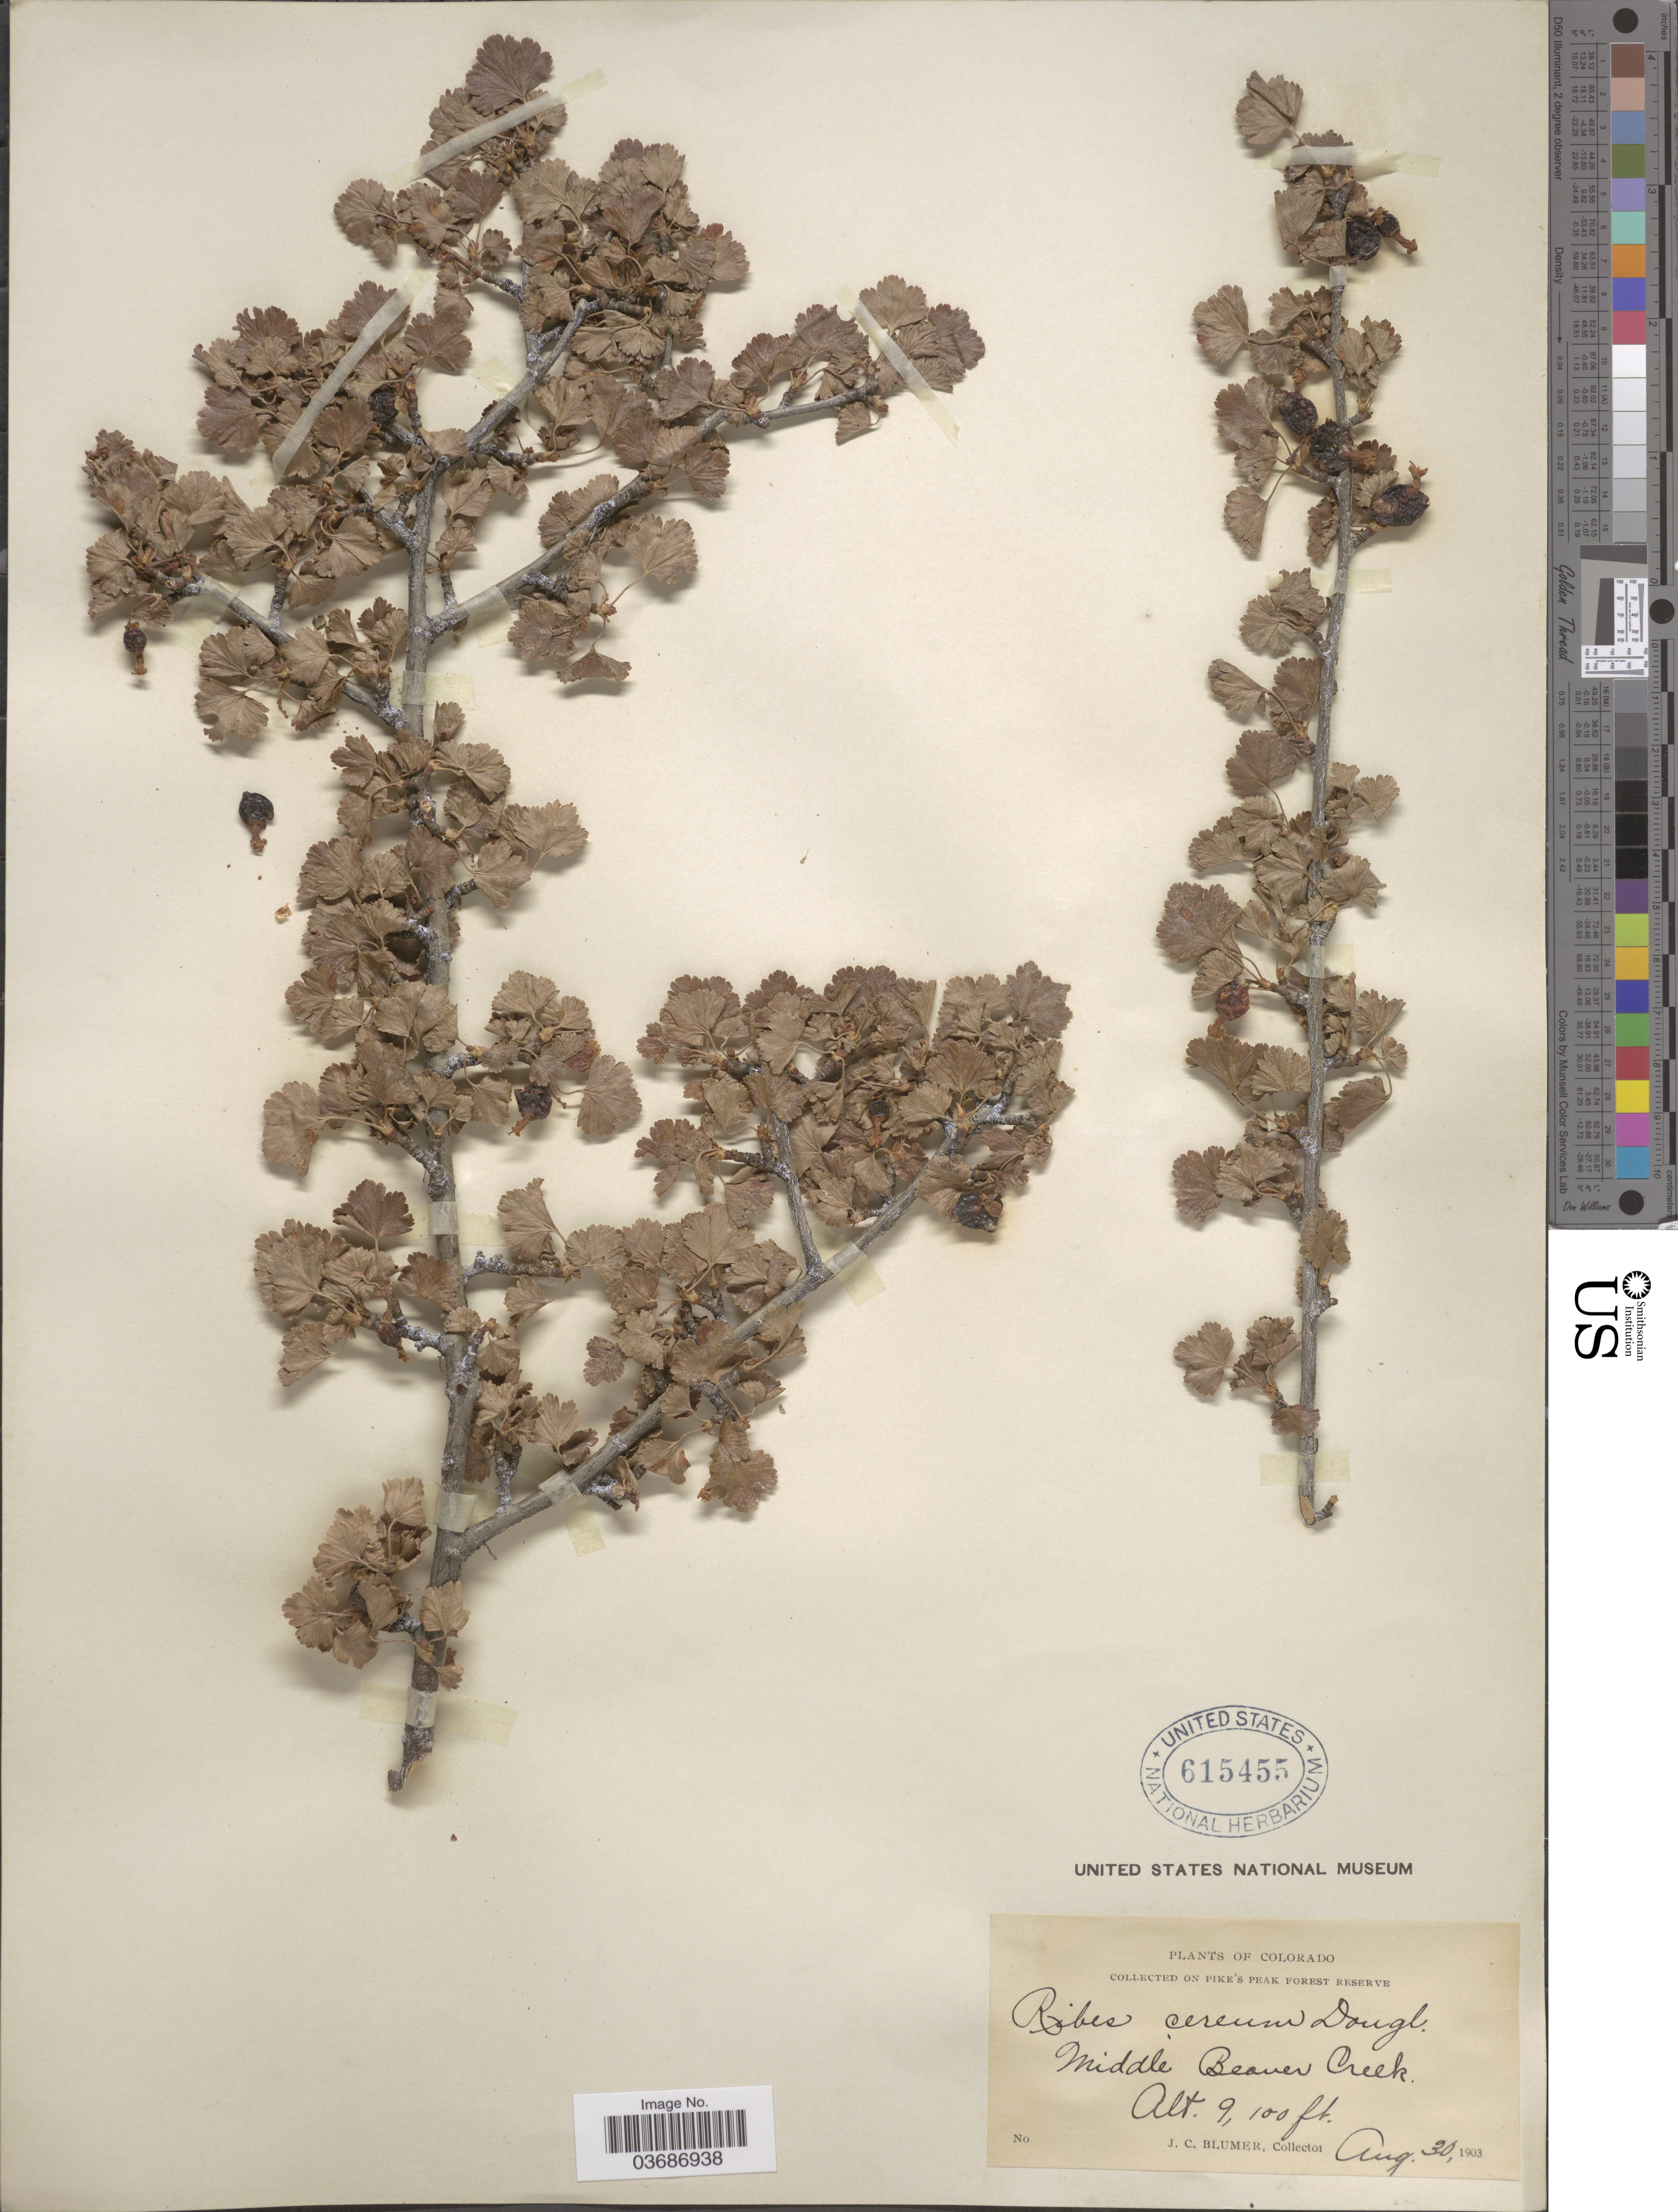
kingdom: Plantae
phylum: Tracheophyta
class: Magnoliopsida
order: Saxifragales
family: Grossulariaceae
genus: Ribes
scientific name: Ribes cereum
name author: Douglas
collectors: J. C. Blumer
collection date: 1903-08-30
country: United States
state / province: Colorado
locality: On Pike's Peak Forest Reserve. Middle Beaver Creek.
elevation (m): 2774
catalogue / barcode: US 615455